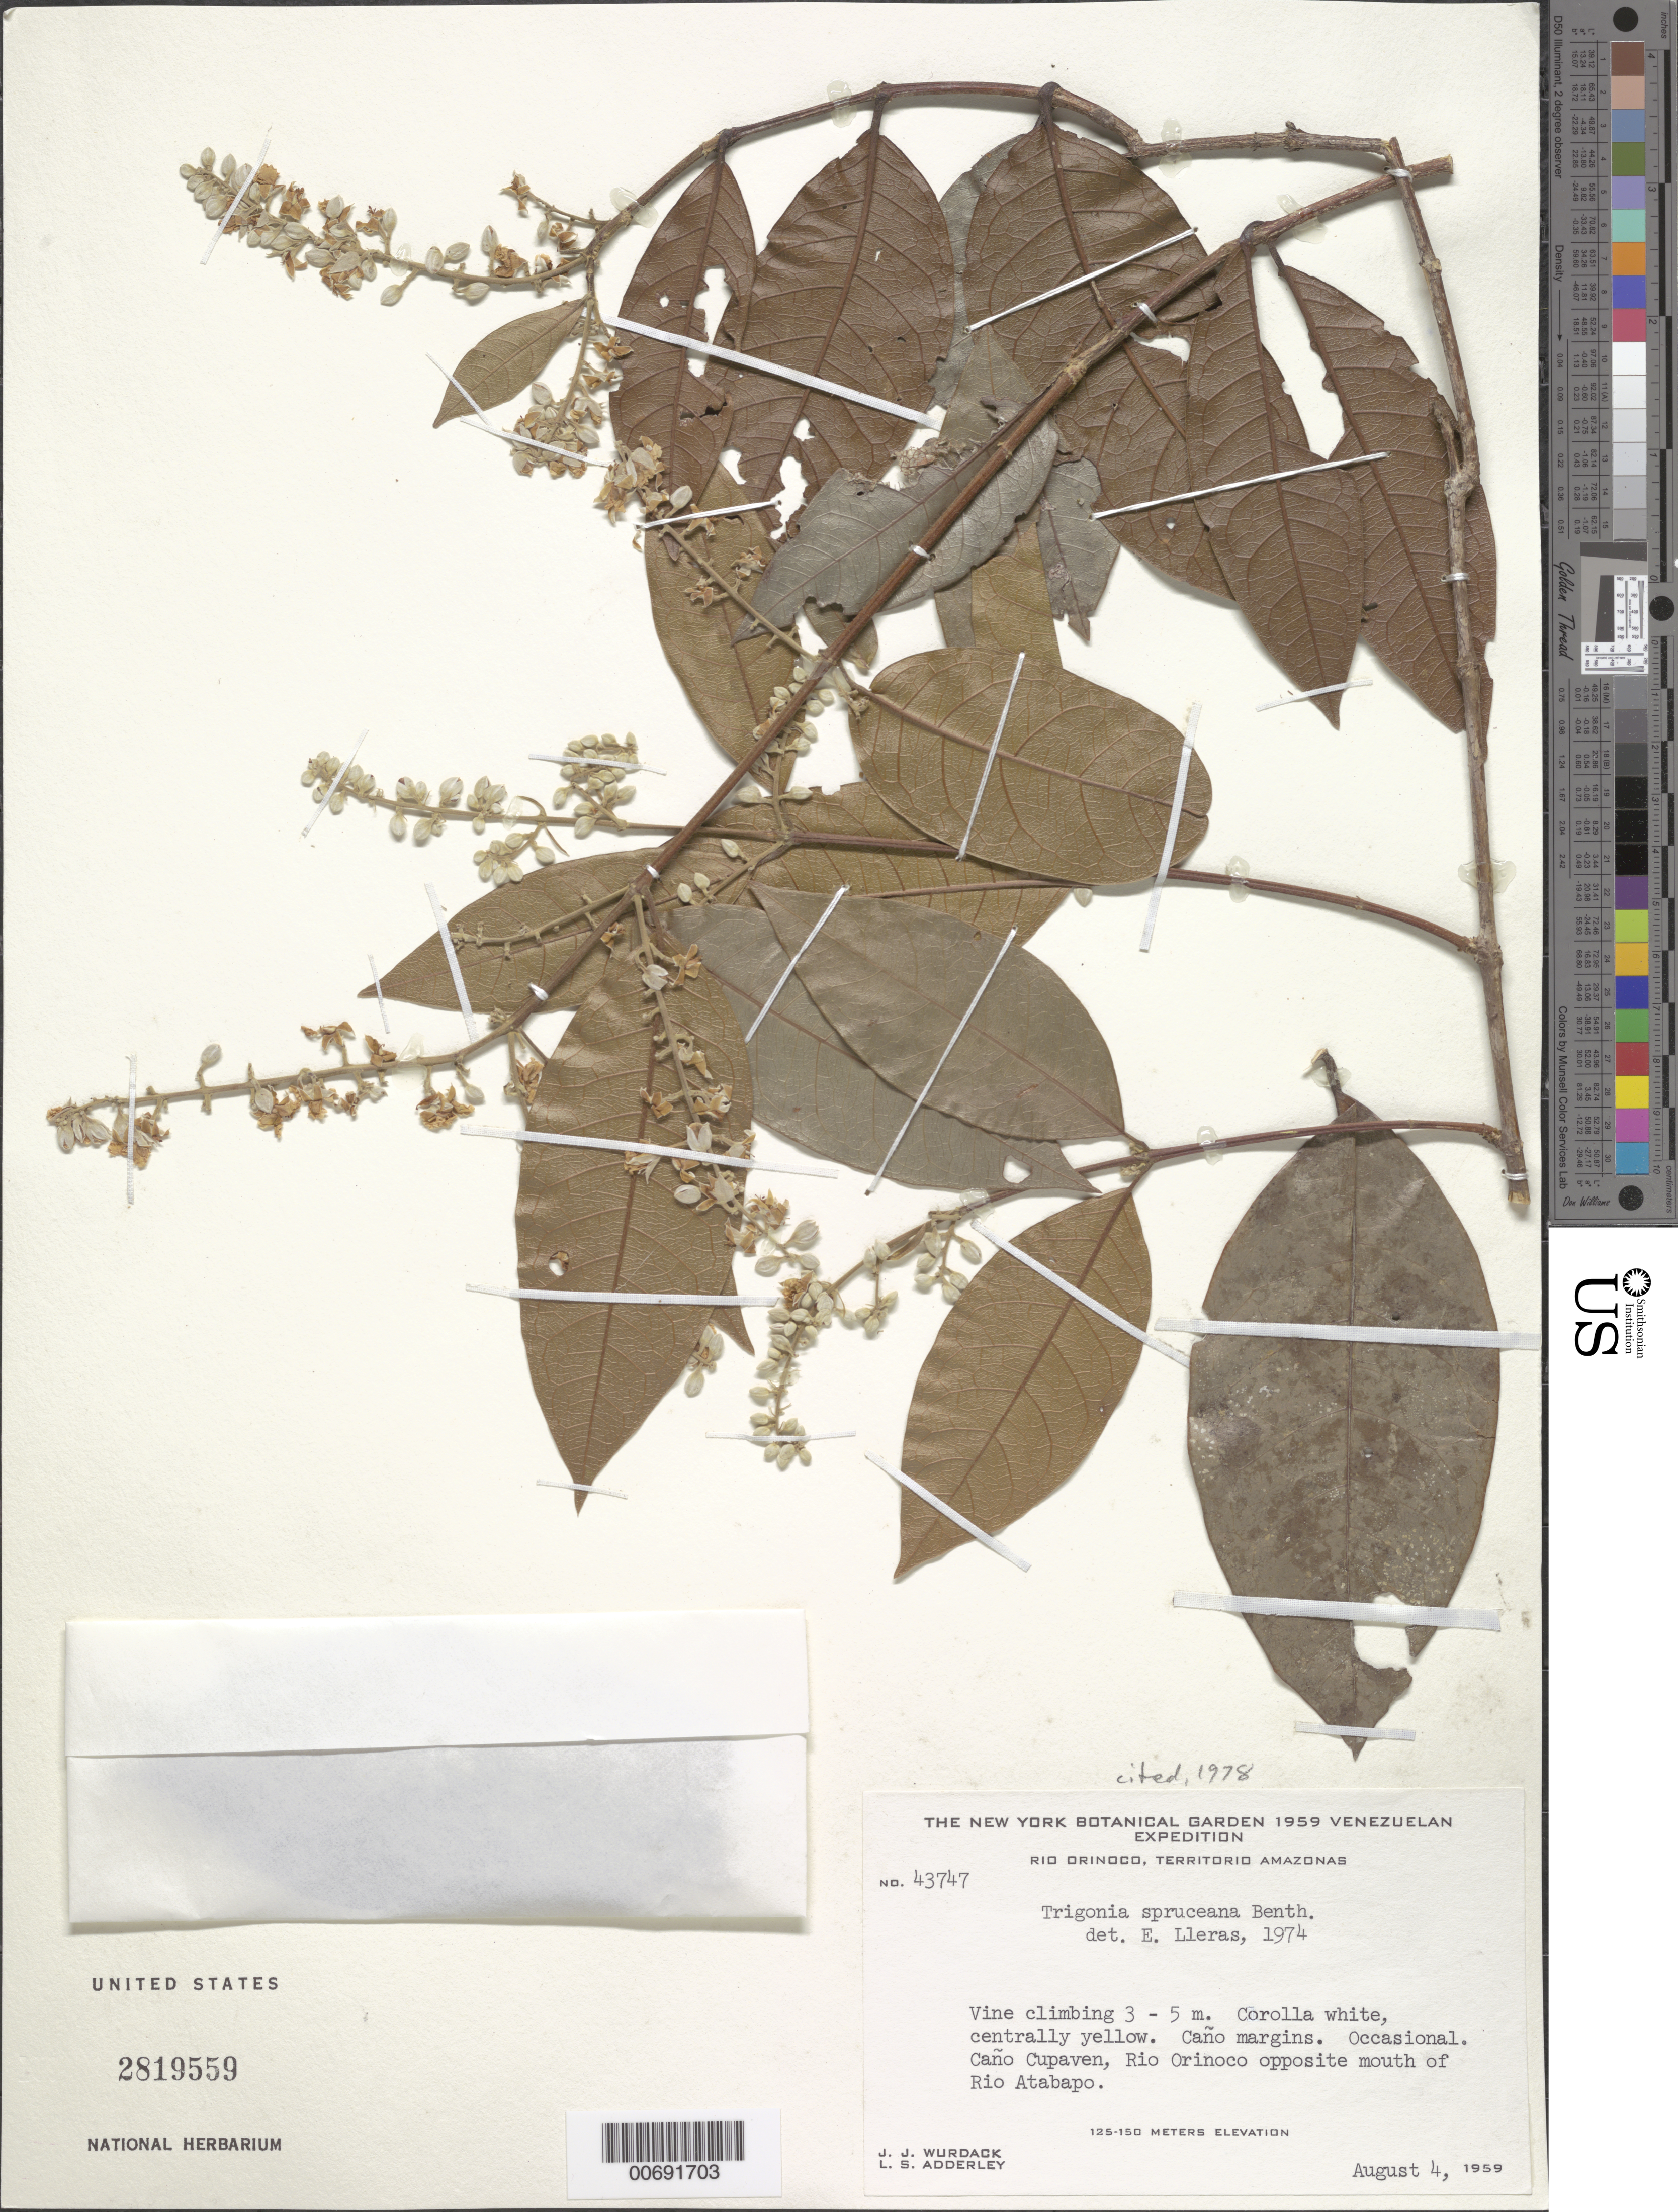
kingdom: Plantae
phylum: Tracheophyta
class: Magnoliopsida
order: Malpighiales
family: Trigoniaceae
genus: Trigonia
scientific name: Trigonia spruceana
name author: Benth. ex Warm.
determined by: Lleras, E.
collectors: J. J. Wurdack & L. S. Adderley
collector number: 43747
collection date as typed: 4-Aug-59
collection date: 1959-08-04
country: Venezuela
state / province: Amazonas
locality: Caño Cupaven, Río Orinoco, opposite mouth of Río Atabapo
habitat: Caño margins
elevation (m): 125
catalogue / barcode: US 2819559